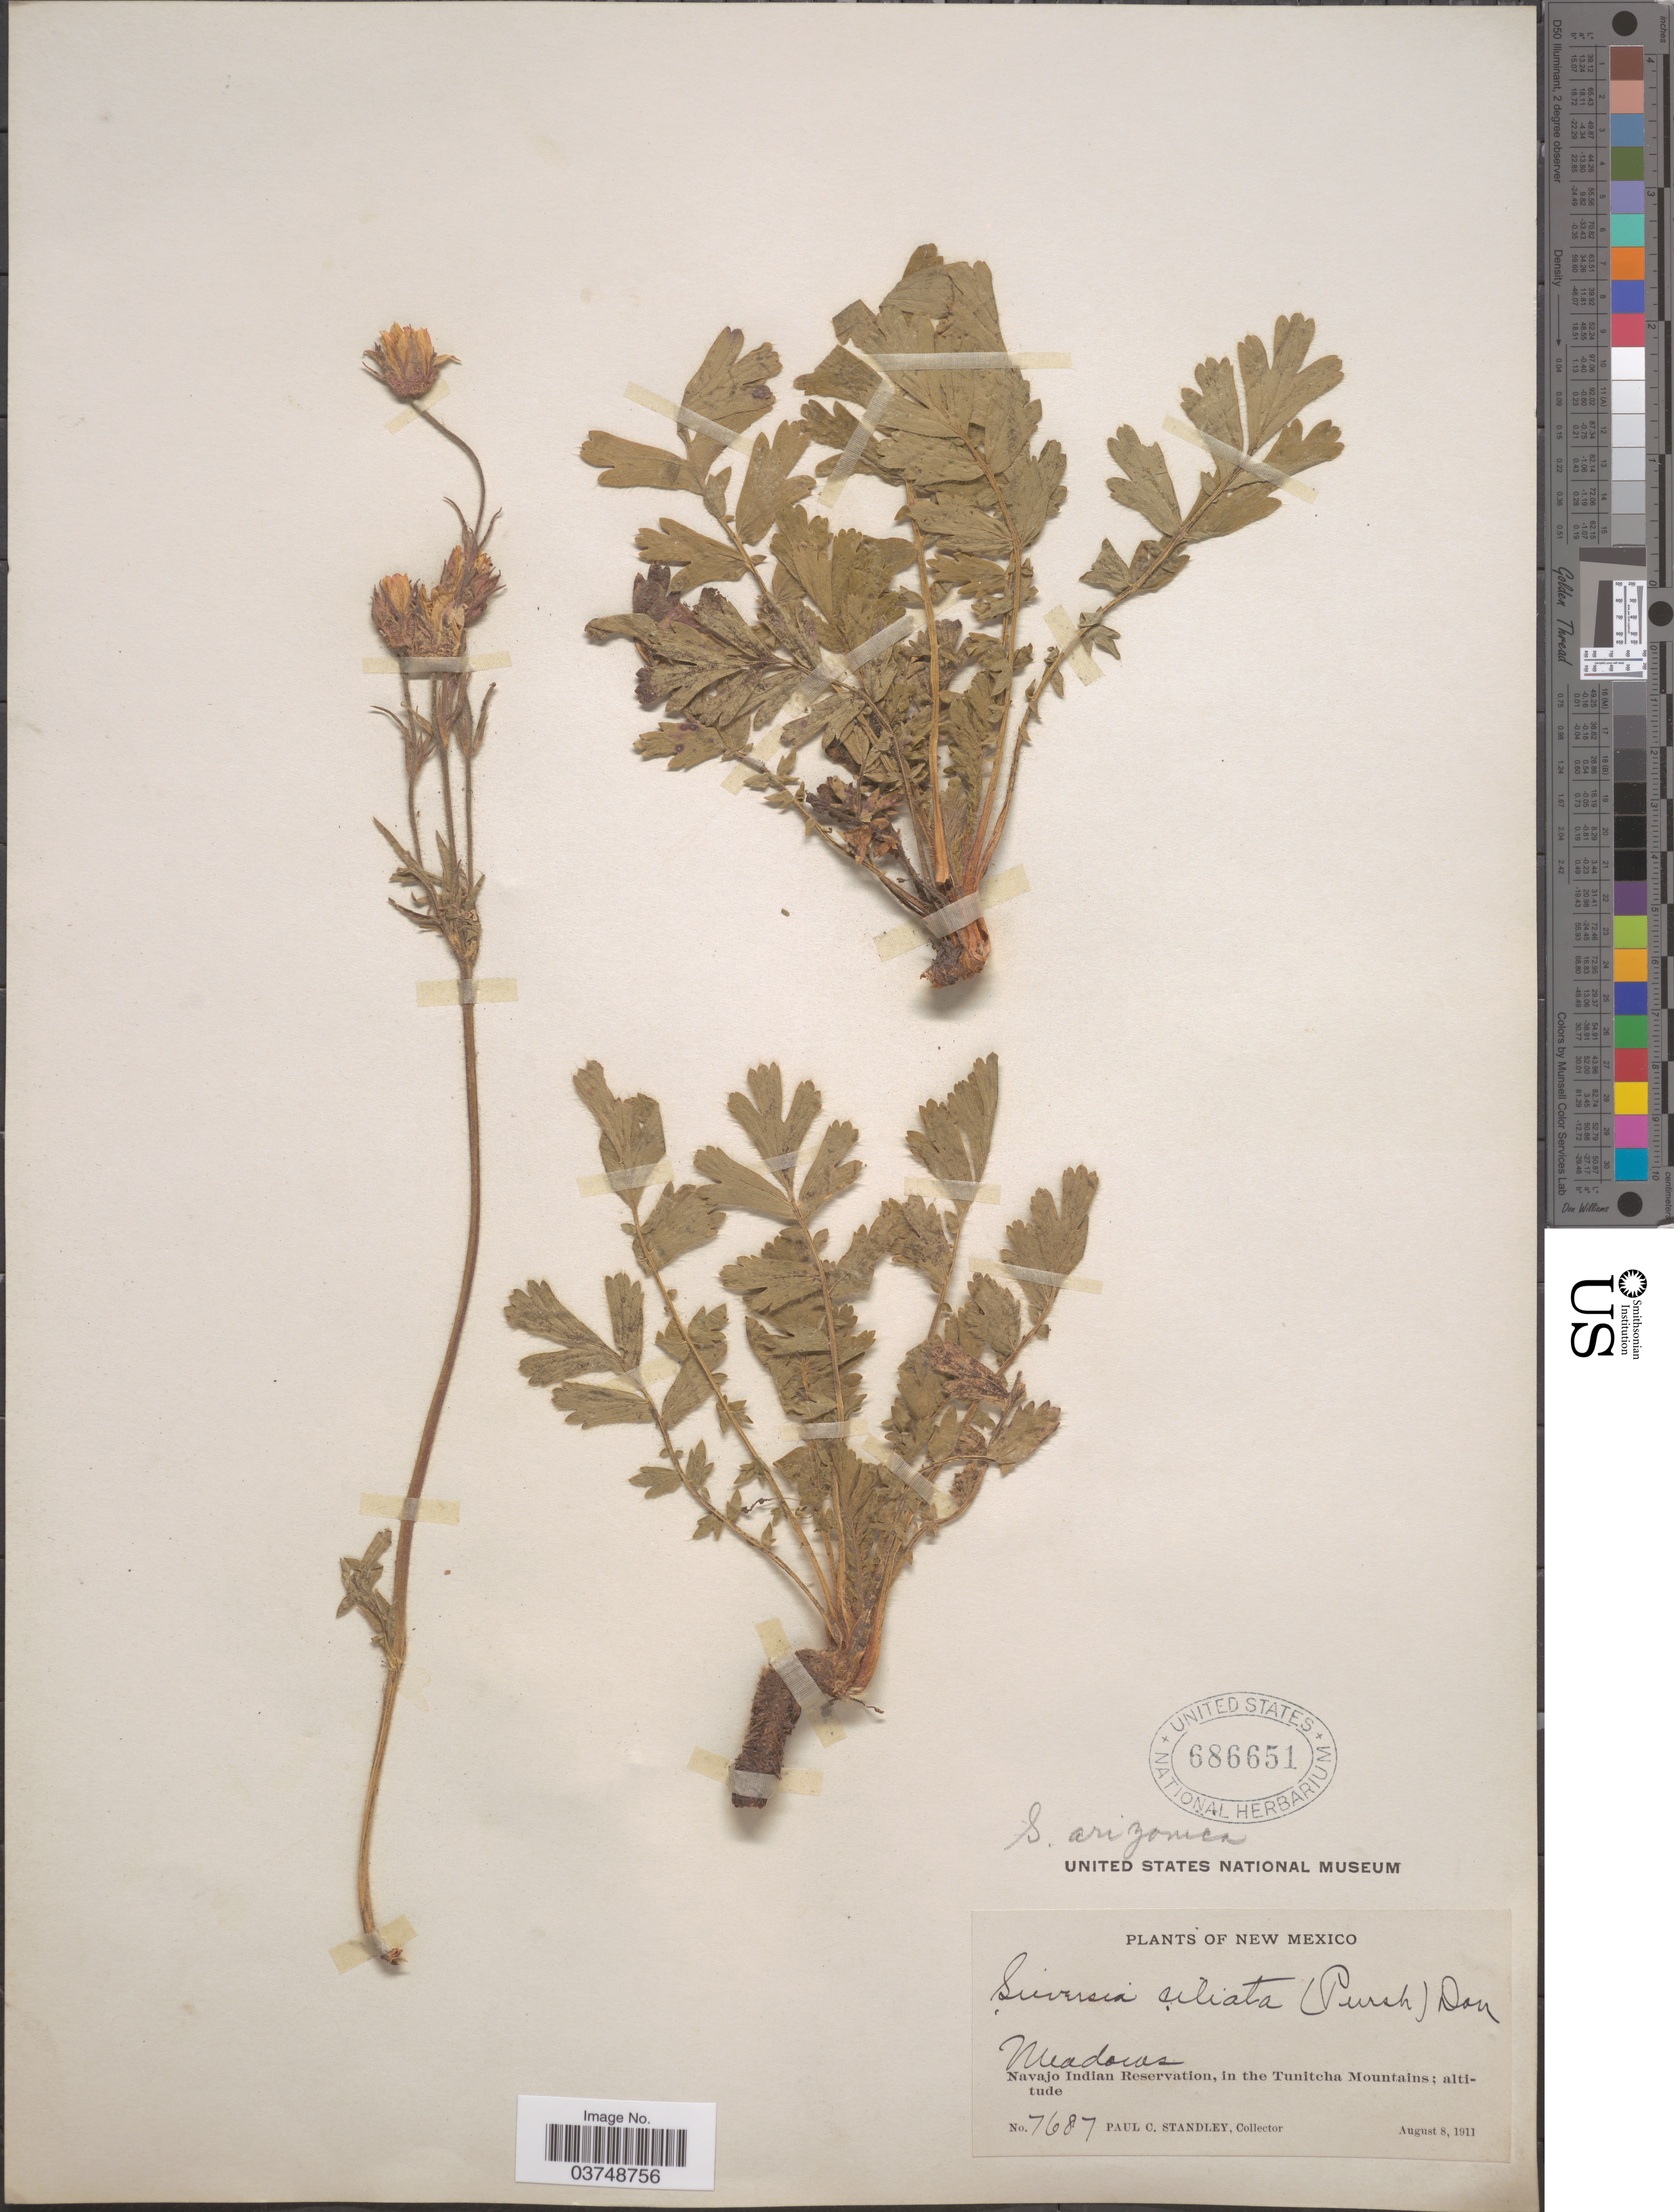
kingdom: Plantae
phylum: Tracheophyta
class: Magnoliopsida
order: Rosales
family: Rosaceae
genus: Geum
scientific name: Geum triflorum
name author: Pursh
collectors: P. C. Standley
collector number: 7687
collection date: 1911-08-08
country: United States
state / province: New Mexico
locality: Navajo Indian Reservation, in the Tunitcha Mountains.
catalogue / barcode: US 686651